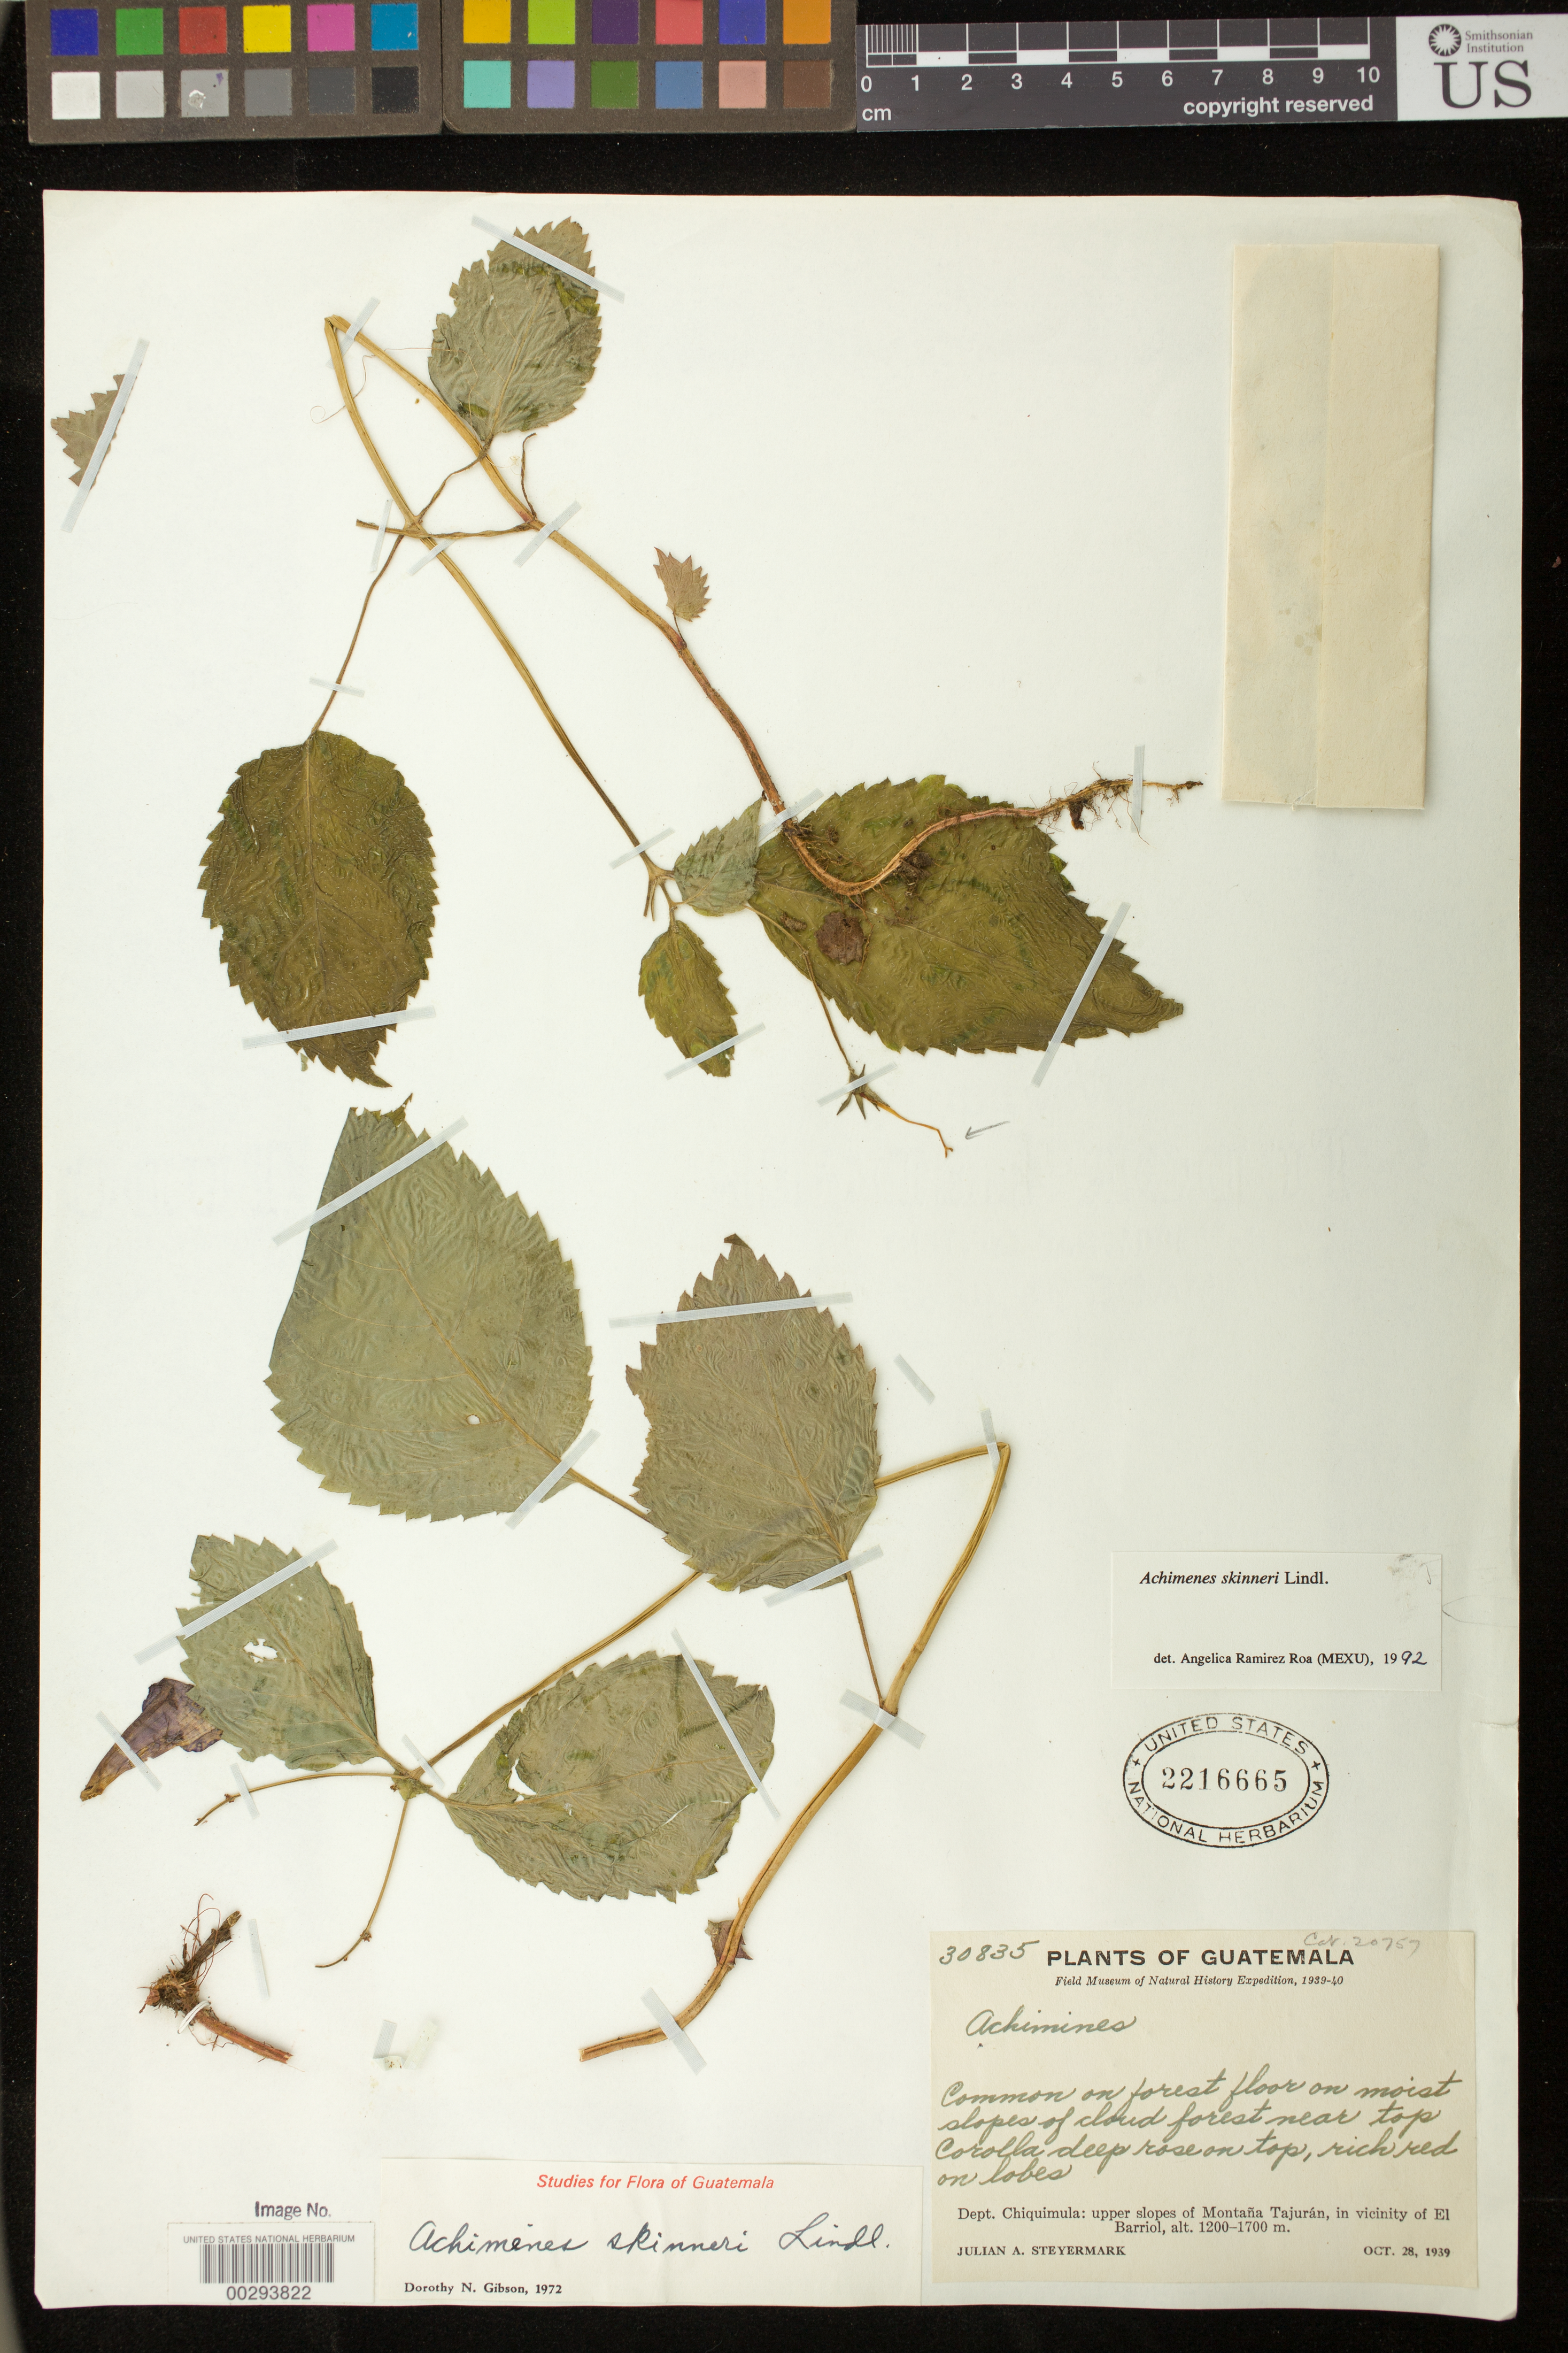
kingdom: Plantae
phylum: Tracheophyta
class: Magnoliopsida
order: Lamiales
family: Gesneriaceae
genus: Achimenes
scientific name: Achimenes skinneri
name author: Lindl.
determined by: Skog, Laurence E.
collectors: J. Steyermark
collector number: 30835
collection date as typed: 28 Oct 1939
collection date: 1939-10-28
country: Guatemala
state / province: Chiquimula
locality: Upper slopes of Montaña Tajurán, in vicinity of El Barriol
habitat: Common on forest floor on moist slopes of cloud forest near top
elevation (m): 1200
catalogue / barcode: US 2216665